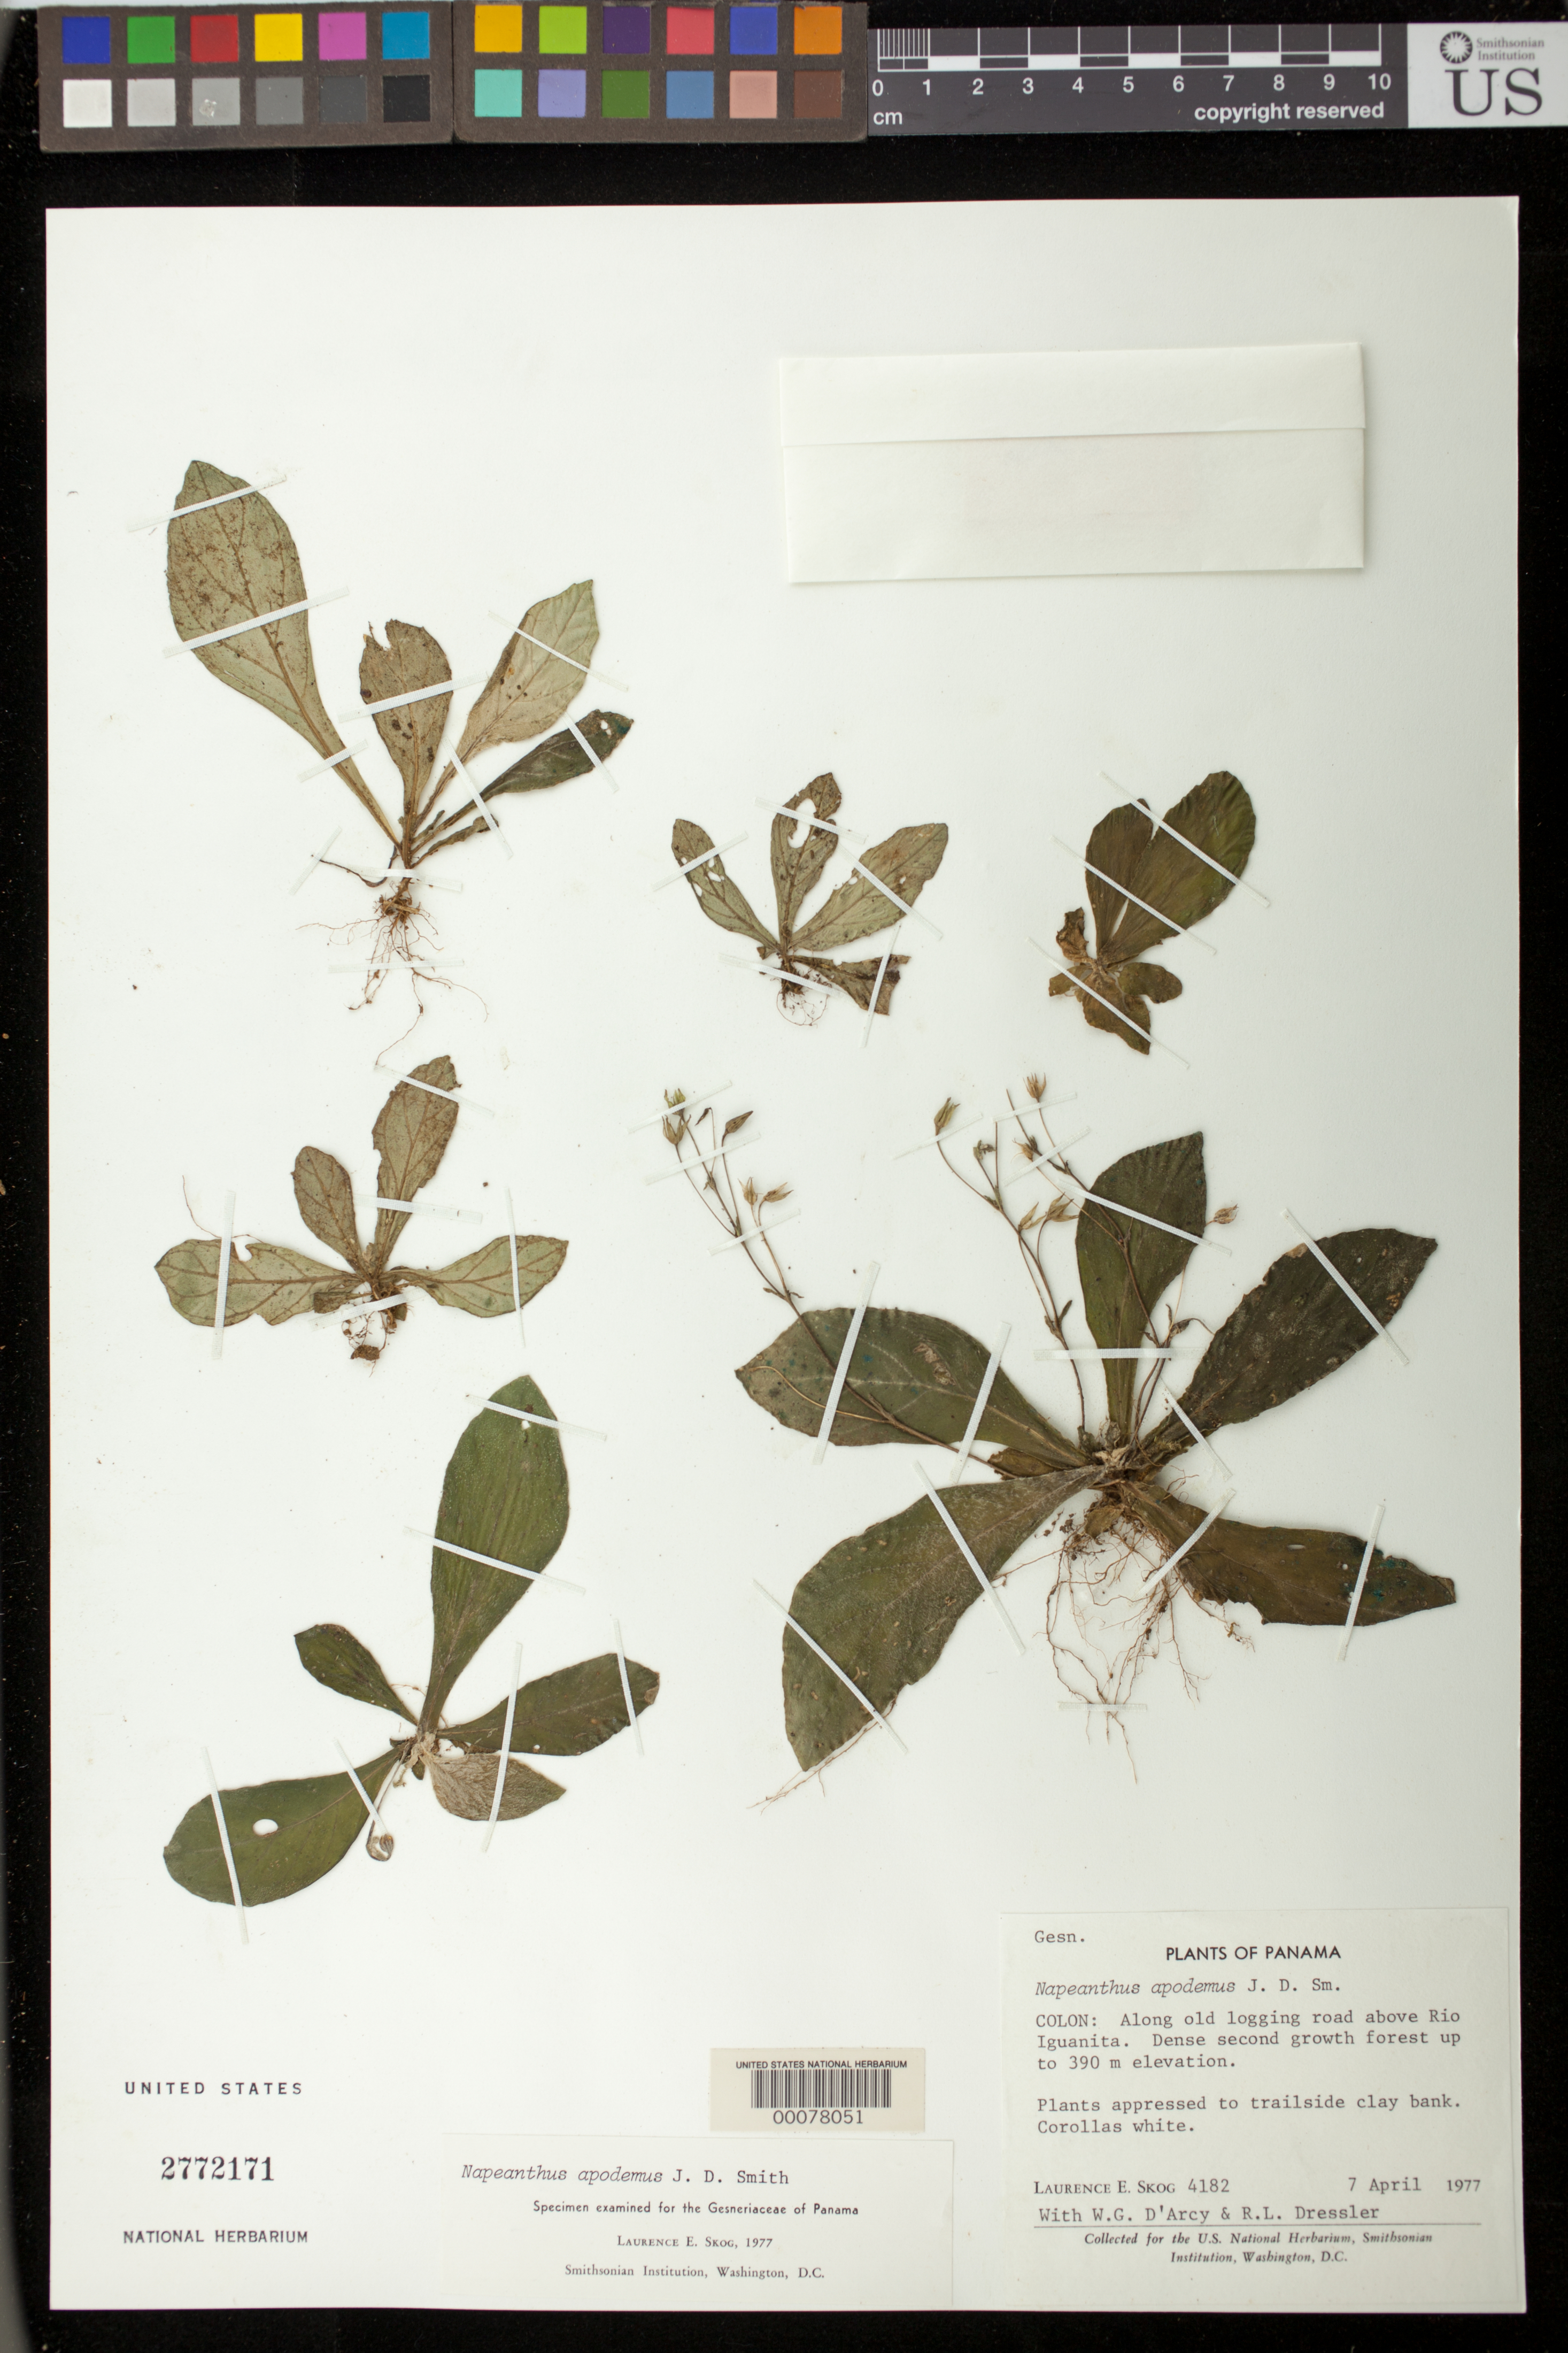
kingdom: Plantae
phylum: Tracheophyta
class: Magnoliopsida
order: Lamiales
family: Gesneriaceae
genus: Napeanthus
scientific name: Napeanthus apodemus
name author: Donn. Sm.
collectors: L. E. Skog, W. G. D'Arcy & R. Dressler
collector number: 4182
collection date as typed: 07 Apr 1977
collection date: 1977-04-07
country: Panama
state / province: Colón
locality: Along old logging road above Rio Iguanita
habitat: Dense second growth forest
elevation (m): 390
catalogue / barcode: US 2772171